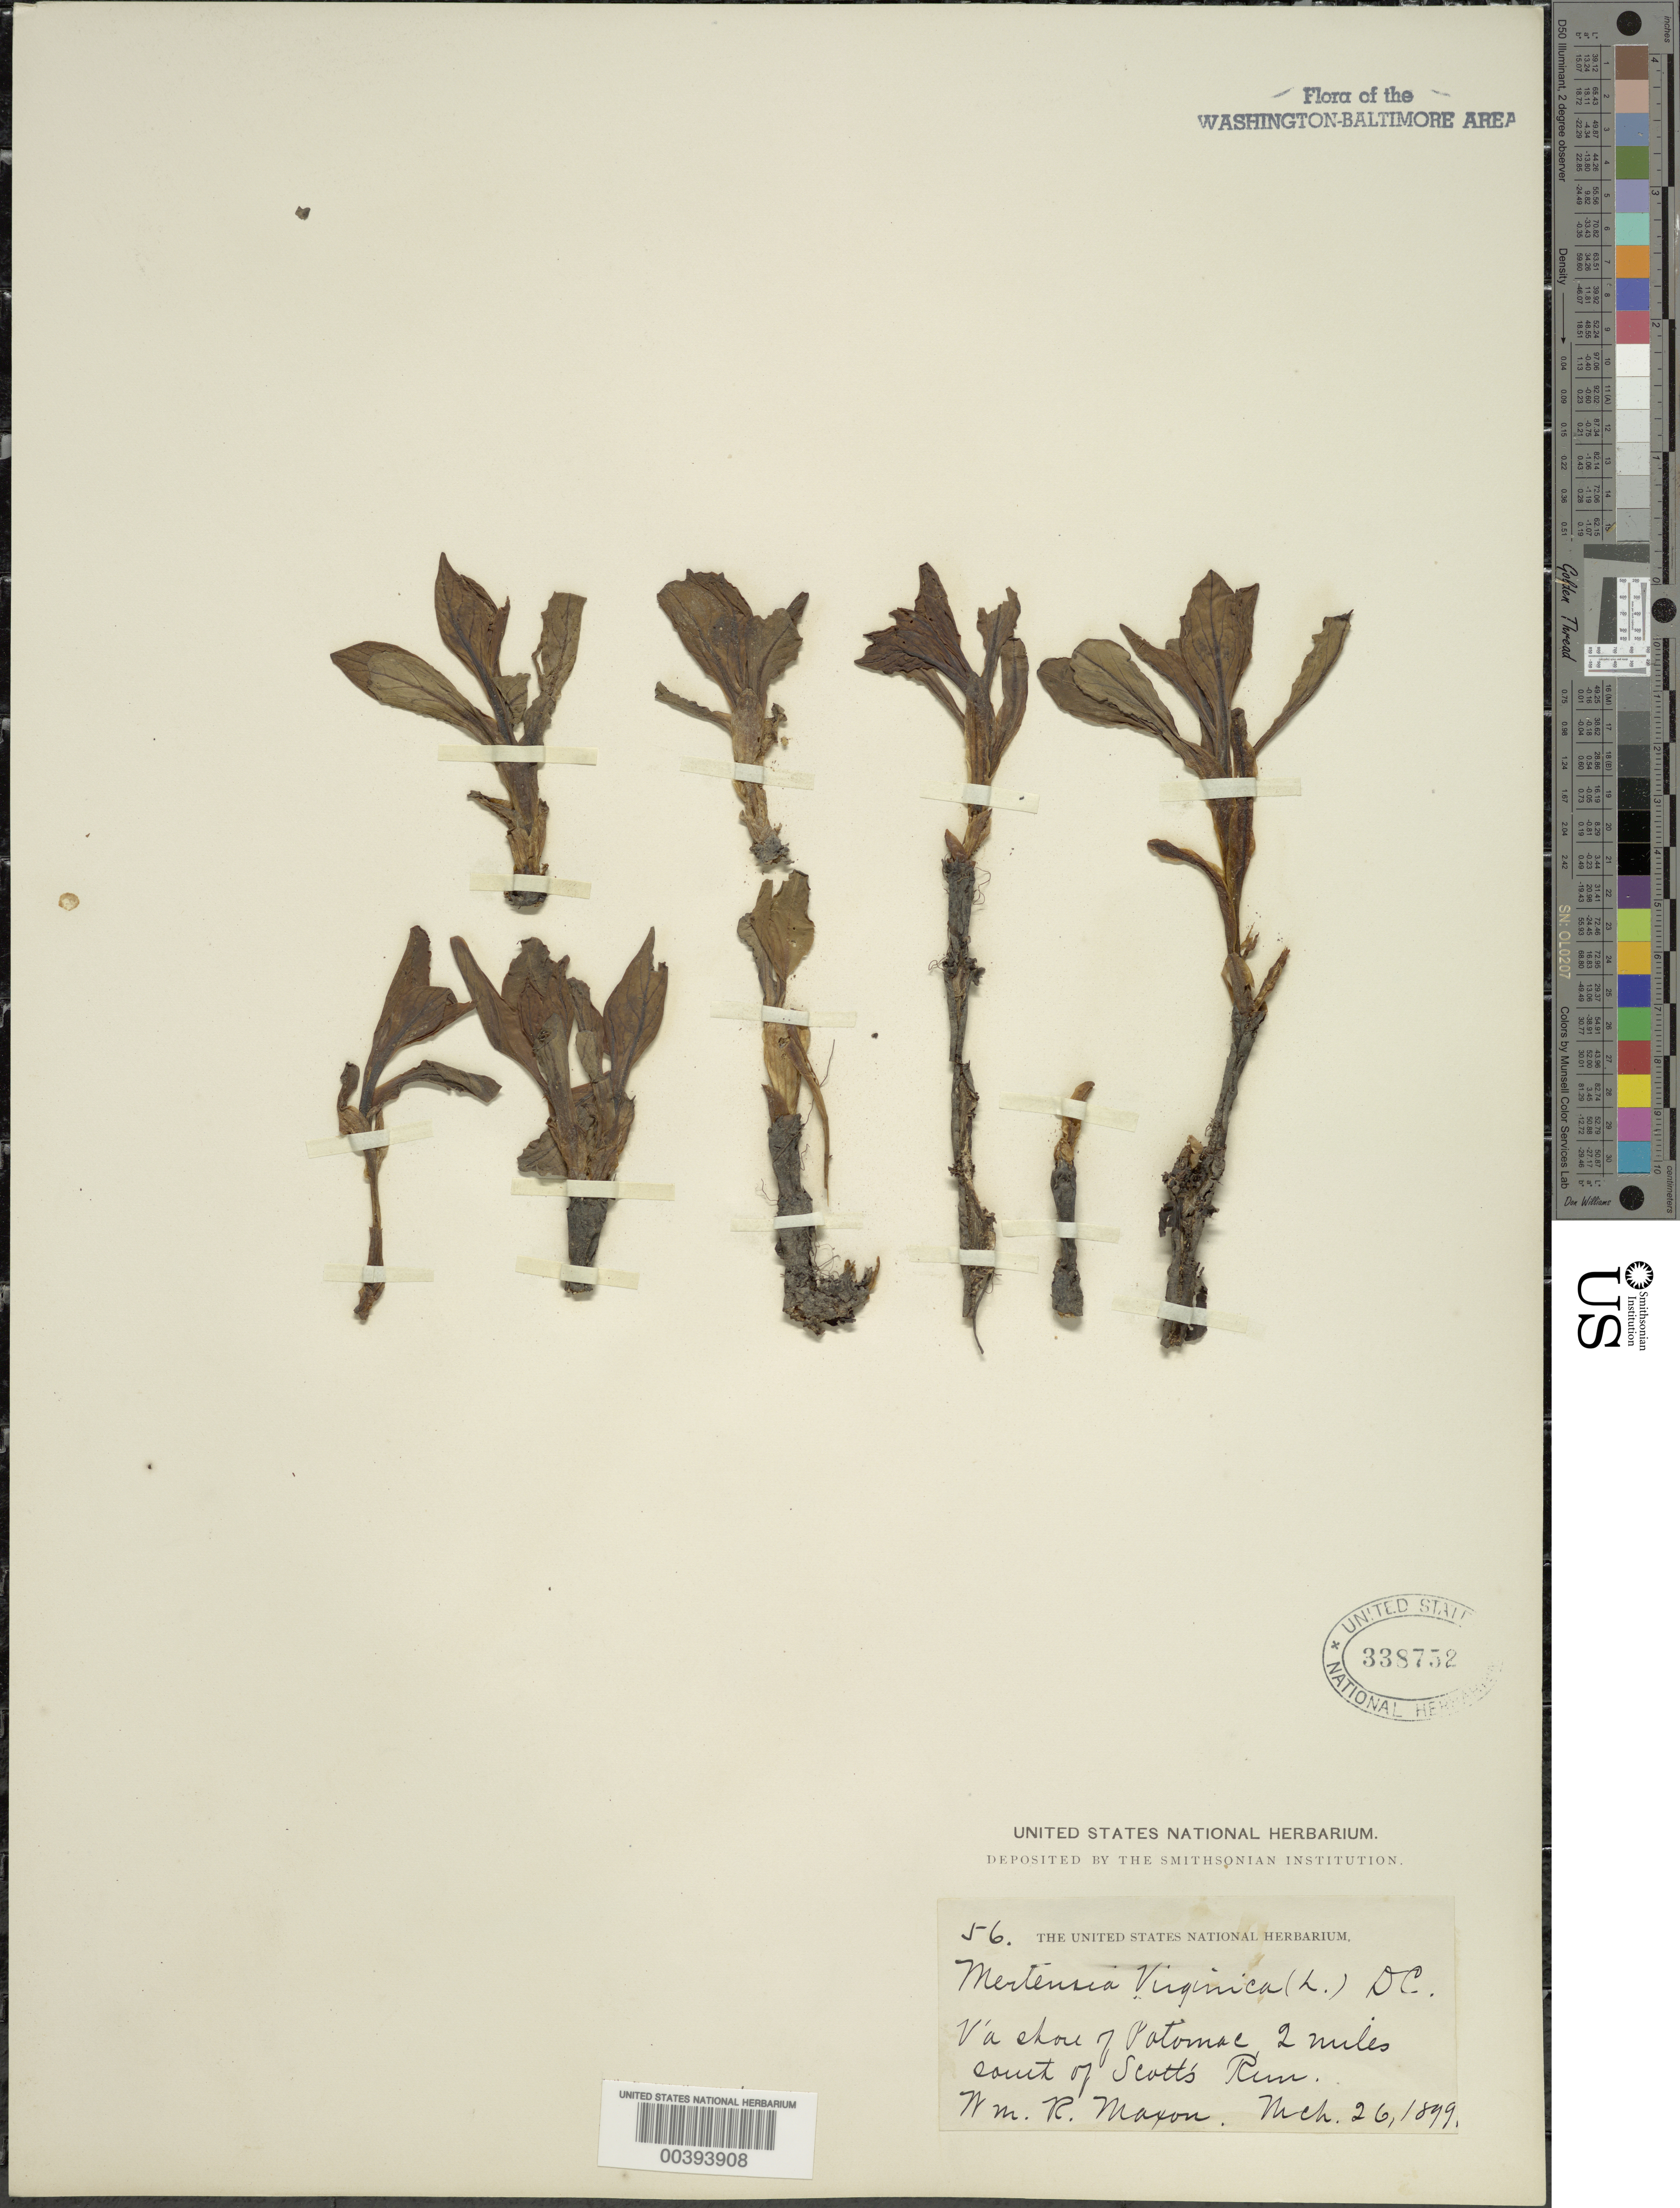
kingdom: Plantae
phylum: Tracheophyta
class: Magnoliopsida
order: Boraginales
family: Boraginaceae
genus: Mertensia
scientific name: Mertensia virginica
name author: (L.) Pers. ex Link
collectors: W. R. Maxon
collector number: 56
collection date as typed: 26 Mar 1899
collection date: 1899-03-26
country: United States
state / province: Virginia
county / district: Fairfax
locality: Potomac River south of Scotts Run C. & O. Canal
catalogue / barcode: US 338752